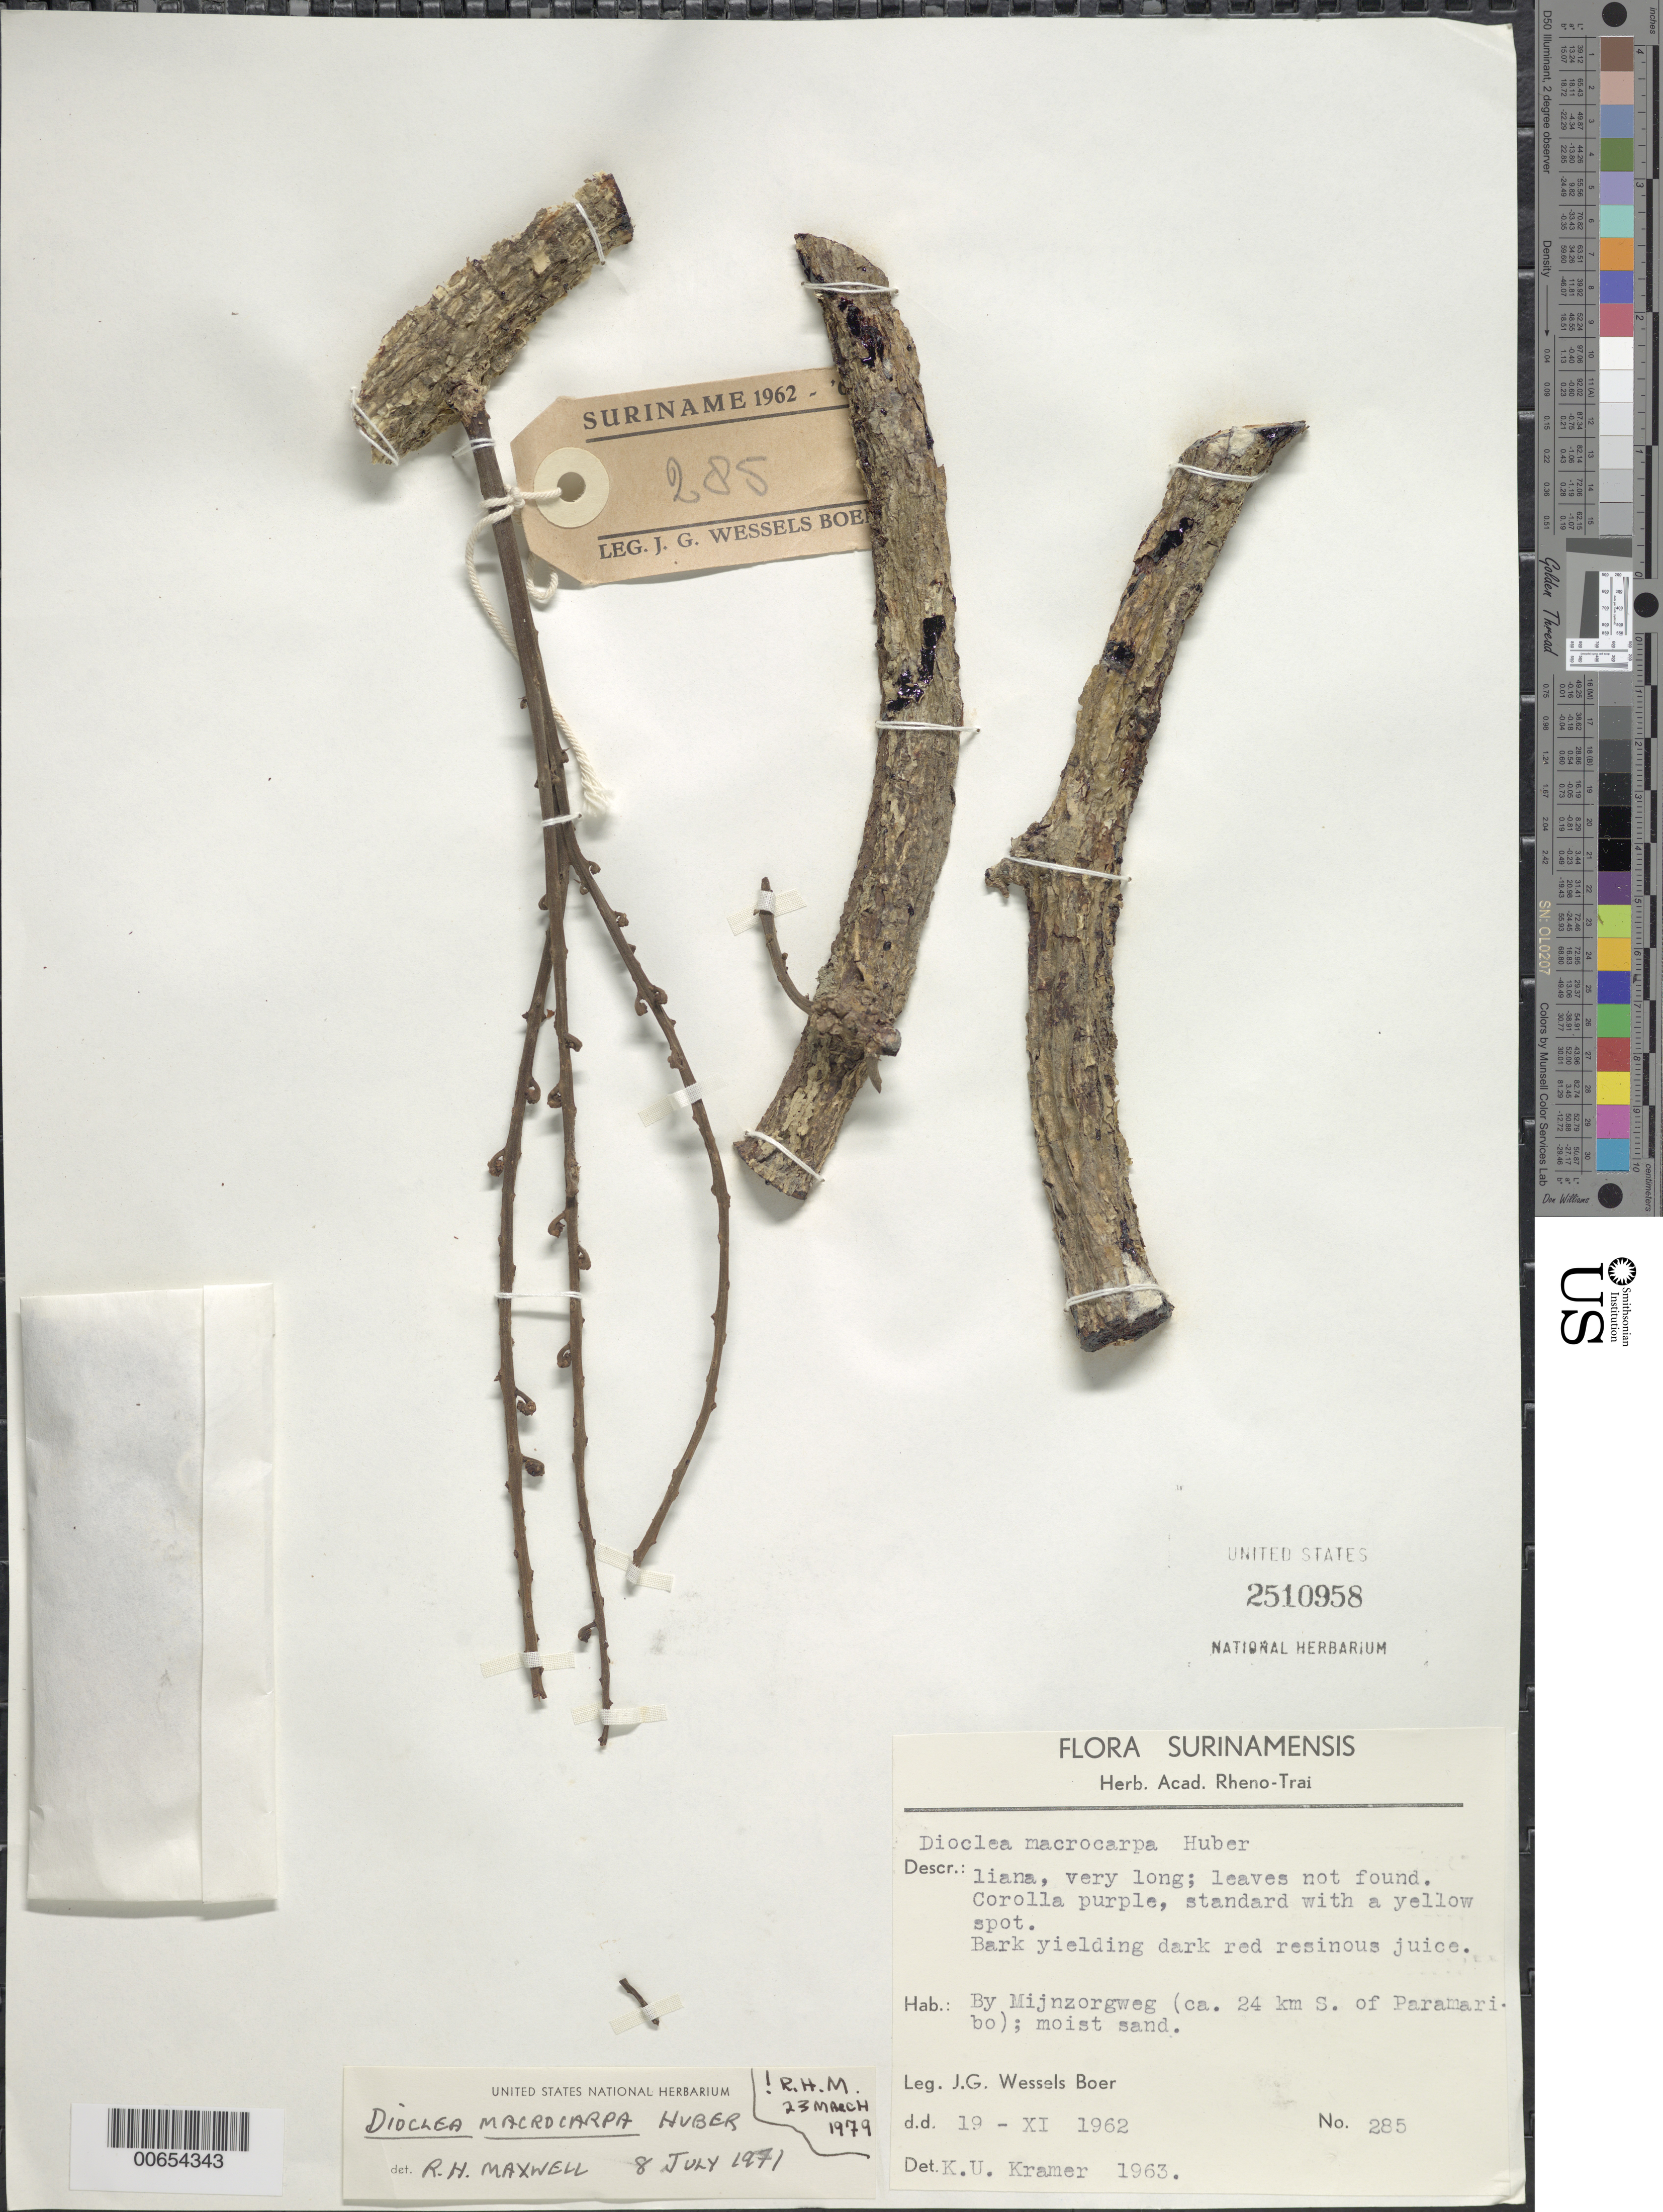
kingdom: Plantae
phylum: Tracheophyta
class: Magnoliopsida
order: Fabales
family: Fabaceae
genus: Macropsychanthus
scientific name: Macropsychanthus macrocarpus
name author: (Huber) L.P. Queiroz & Snak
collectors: J. G. Wessels Boer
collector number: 284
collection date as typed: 19-Nov-62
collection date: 1962-11-19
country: Suriname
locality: Mijnzorgweg, 24 km S of Paramaribo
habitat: Moist sand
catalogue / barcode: US 2510958